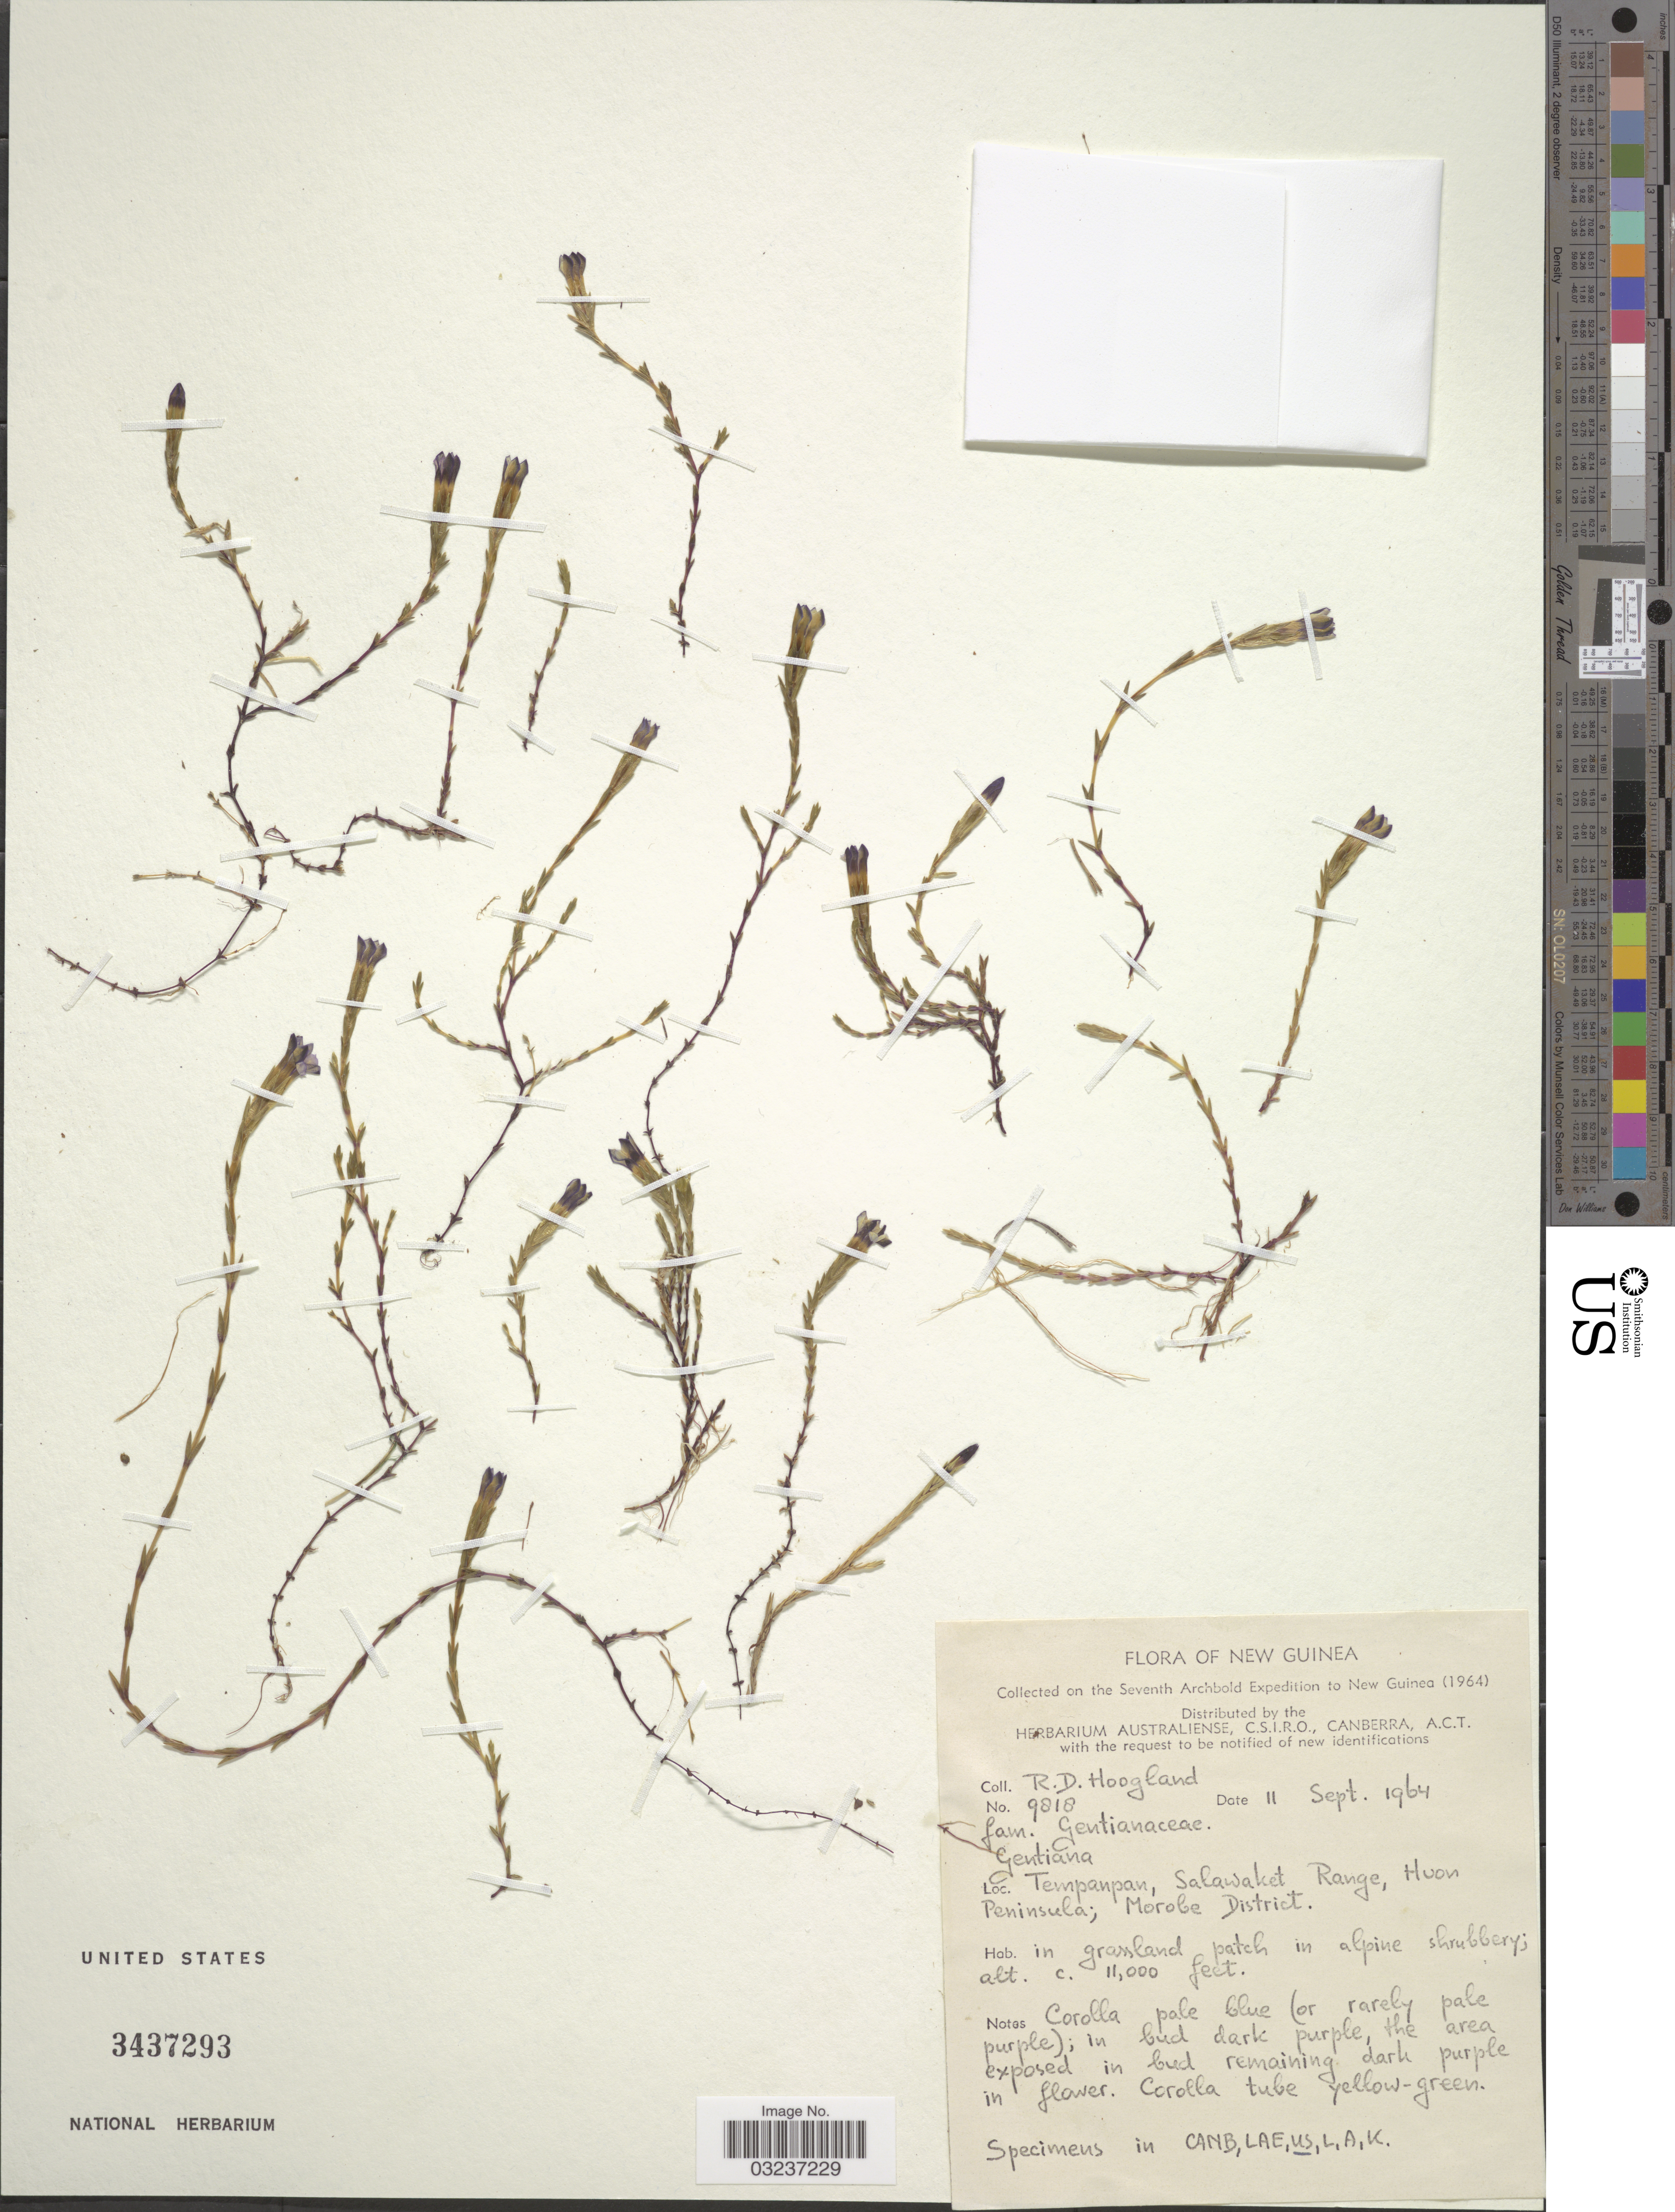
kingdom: Plantae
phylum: Tracheophyta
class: Magnoliopsida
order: Gentianales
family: Gentianaceae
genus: Gentiana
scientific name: Gentiana sp.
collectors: R. D. Hoogland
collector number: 9818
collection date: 1964-09-11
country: Papua New Guinea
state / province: Morobe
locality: New Guinea. Tempanpan, Salawaket Range, Huon Peninsula; Morobe District.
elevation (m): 3353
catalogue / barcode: US 3437293